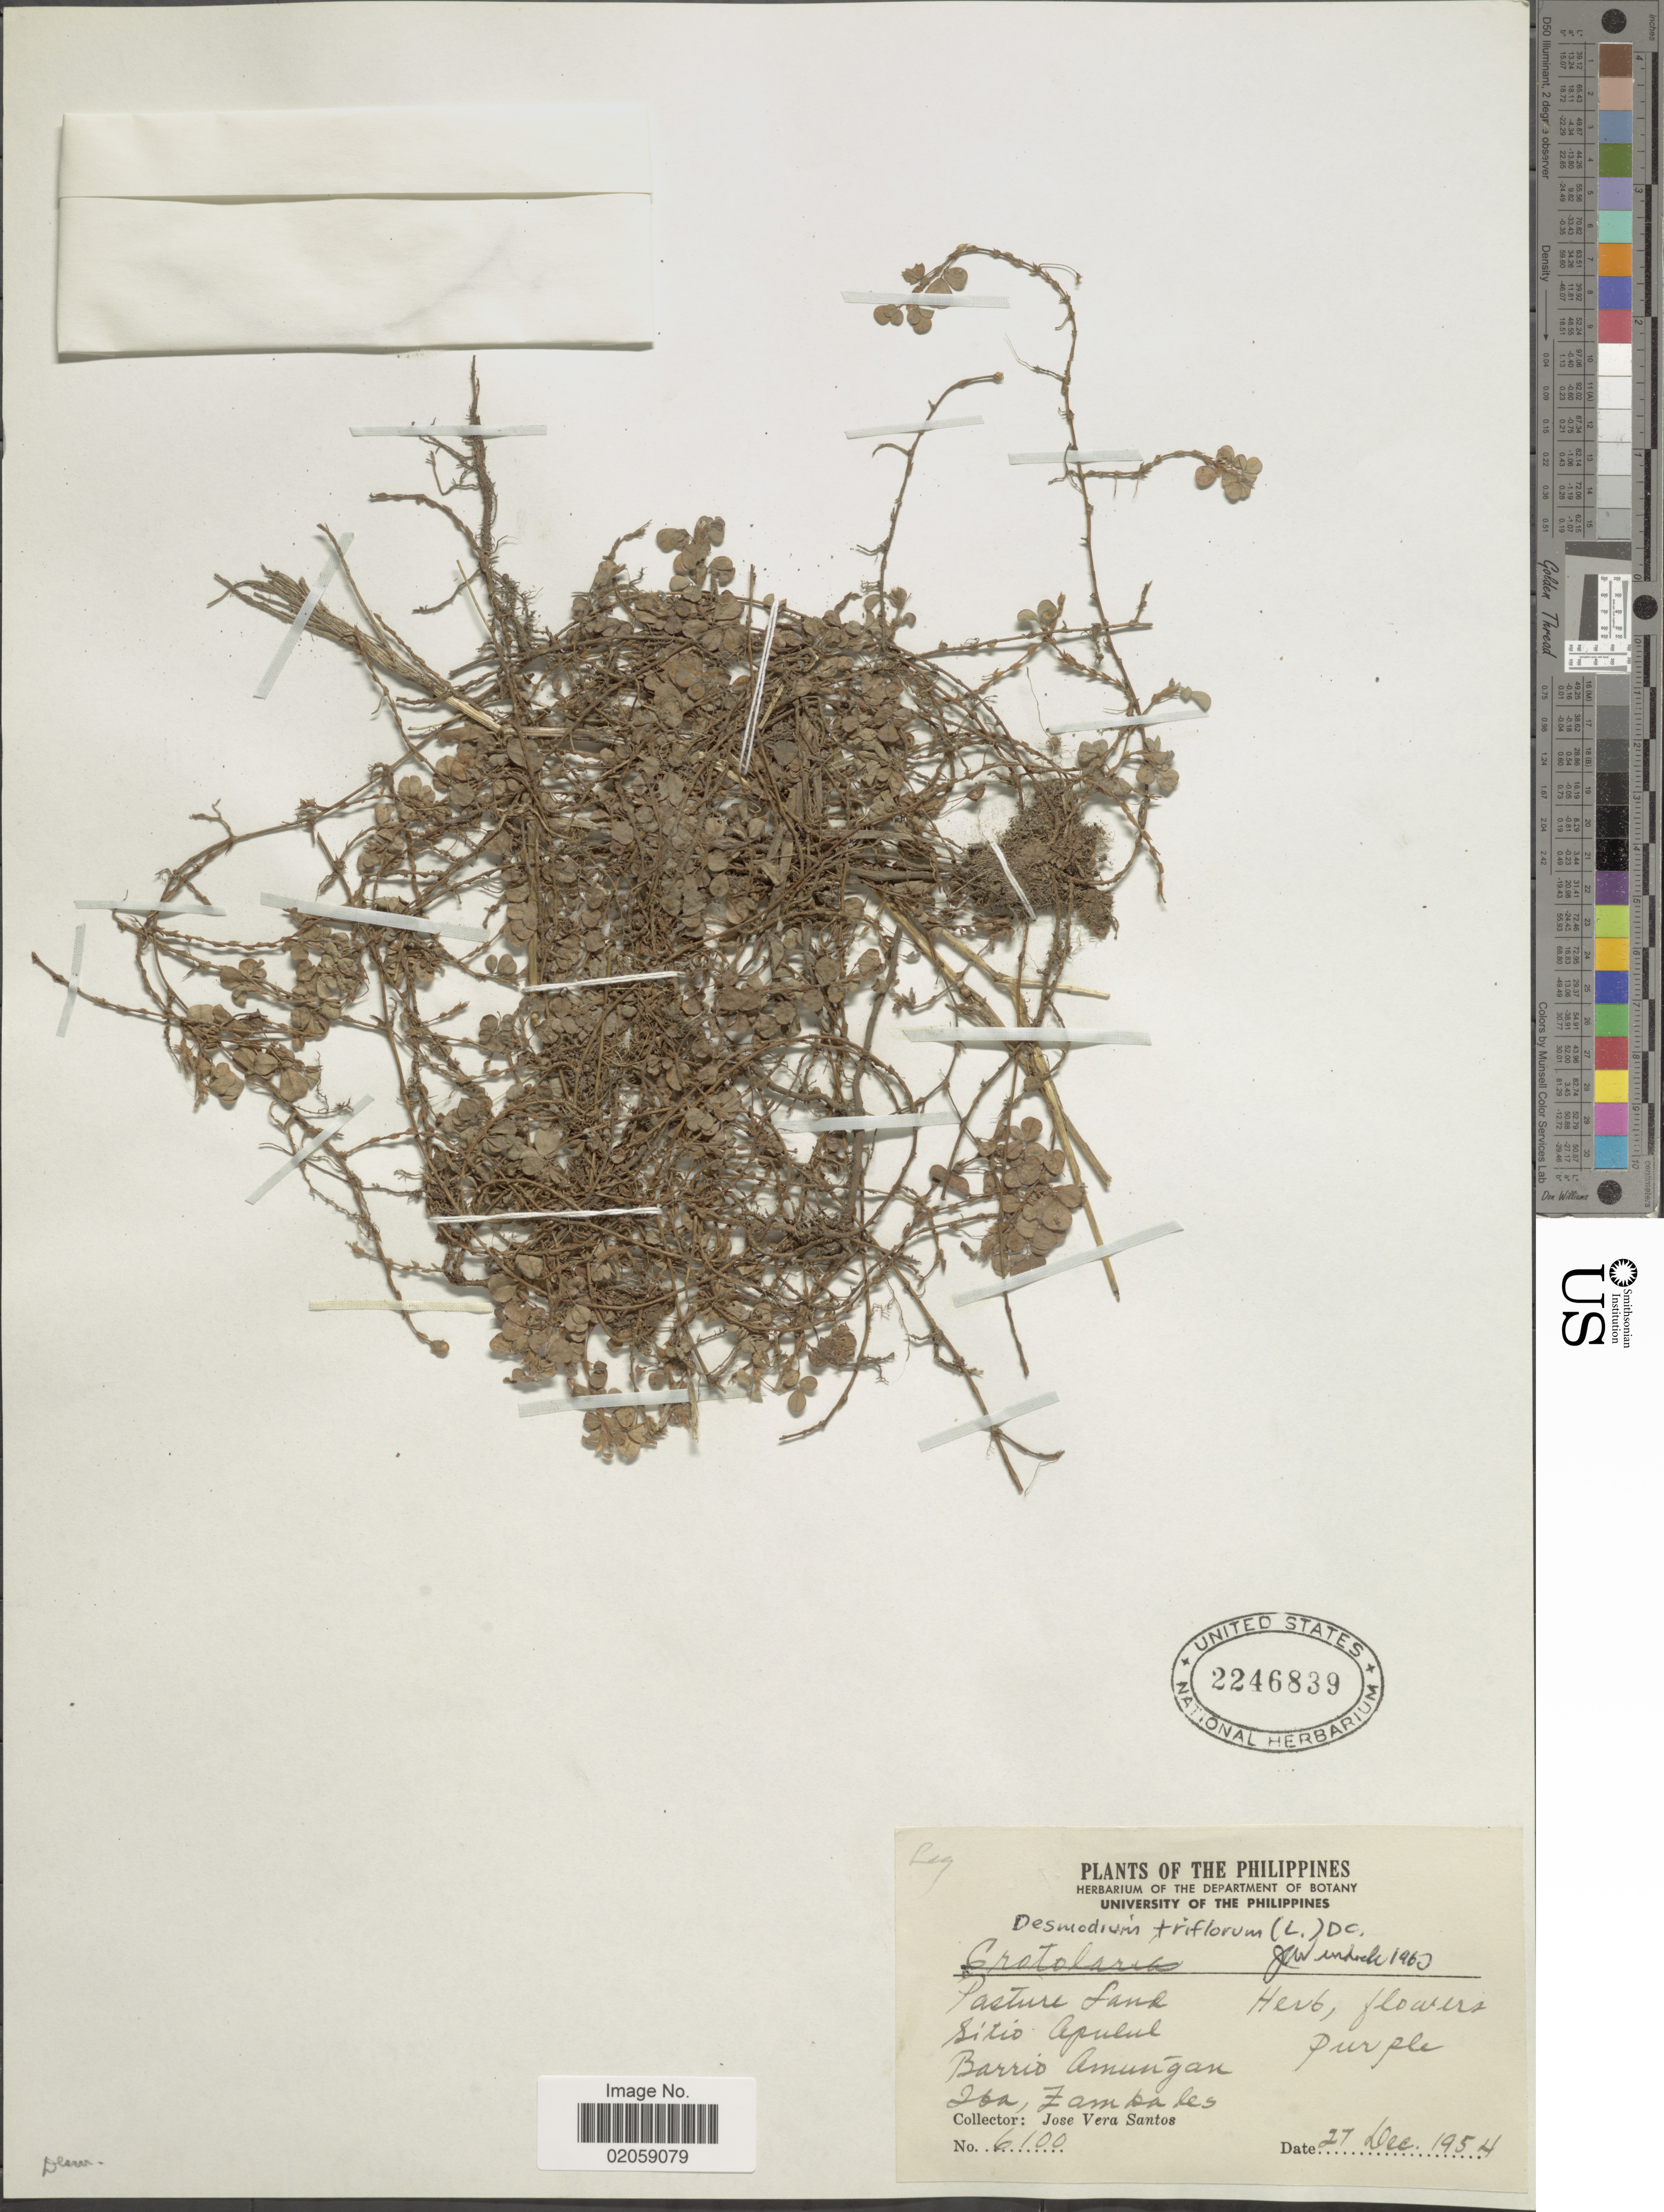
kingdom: Plantae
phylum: Tracheophyta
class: Magnoliopsida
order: Fabales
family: Fabaceae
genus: Grona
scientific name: Grona triflora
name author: (L.) H. Ohashi & K. Ohashi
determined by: Strong, Mark T., (BOT), Smithsonian Institution - National Museum of Natural History (UNITED STATES)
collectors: J. V. Santos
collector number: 6100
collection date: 1954-12-27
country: Philippines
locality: Pasture sand. Sitio Apulul. Barrio Amungan. Zoa, Zambales.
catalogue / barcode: US 2246839